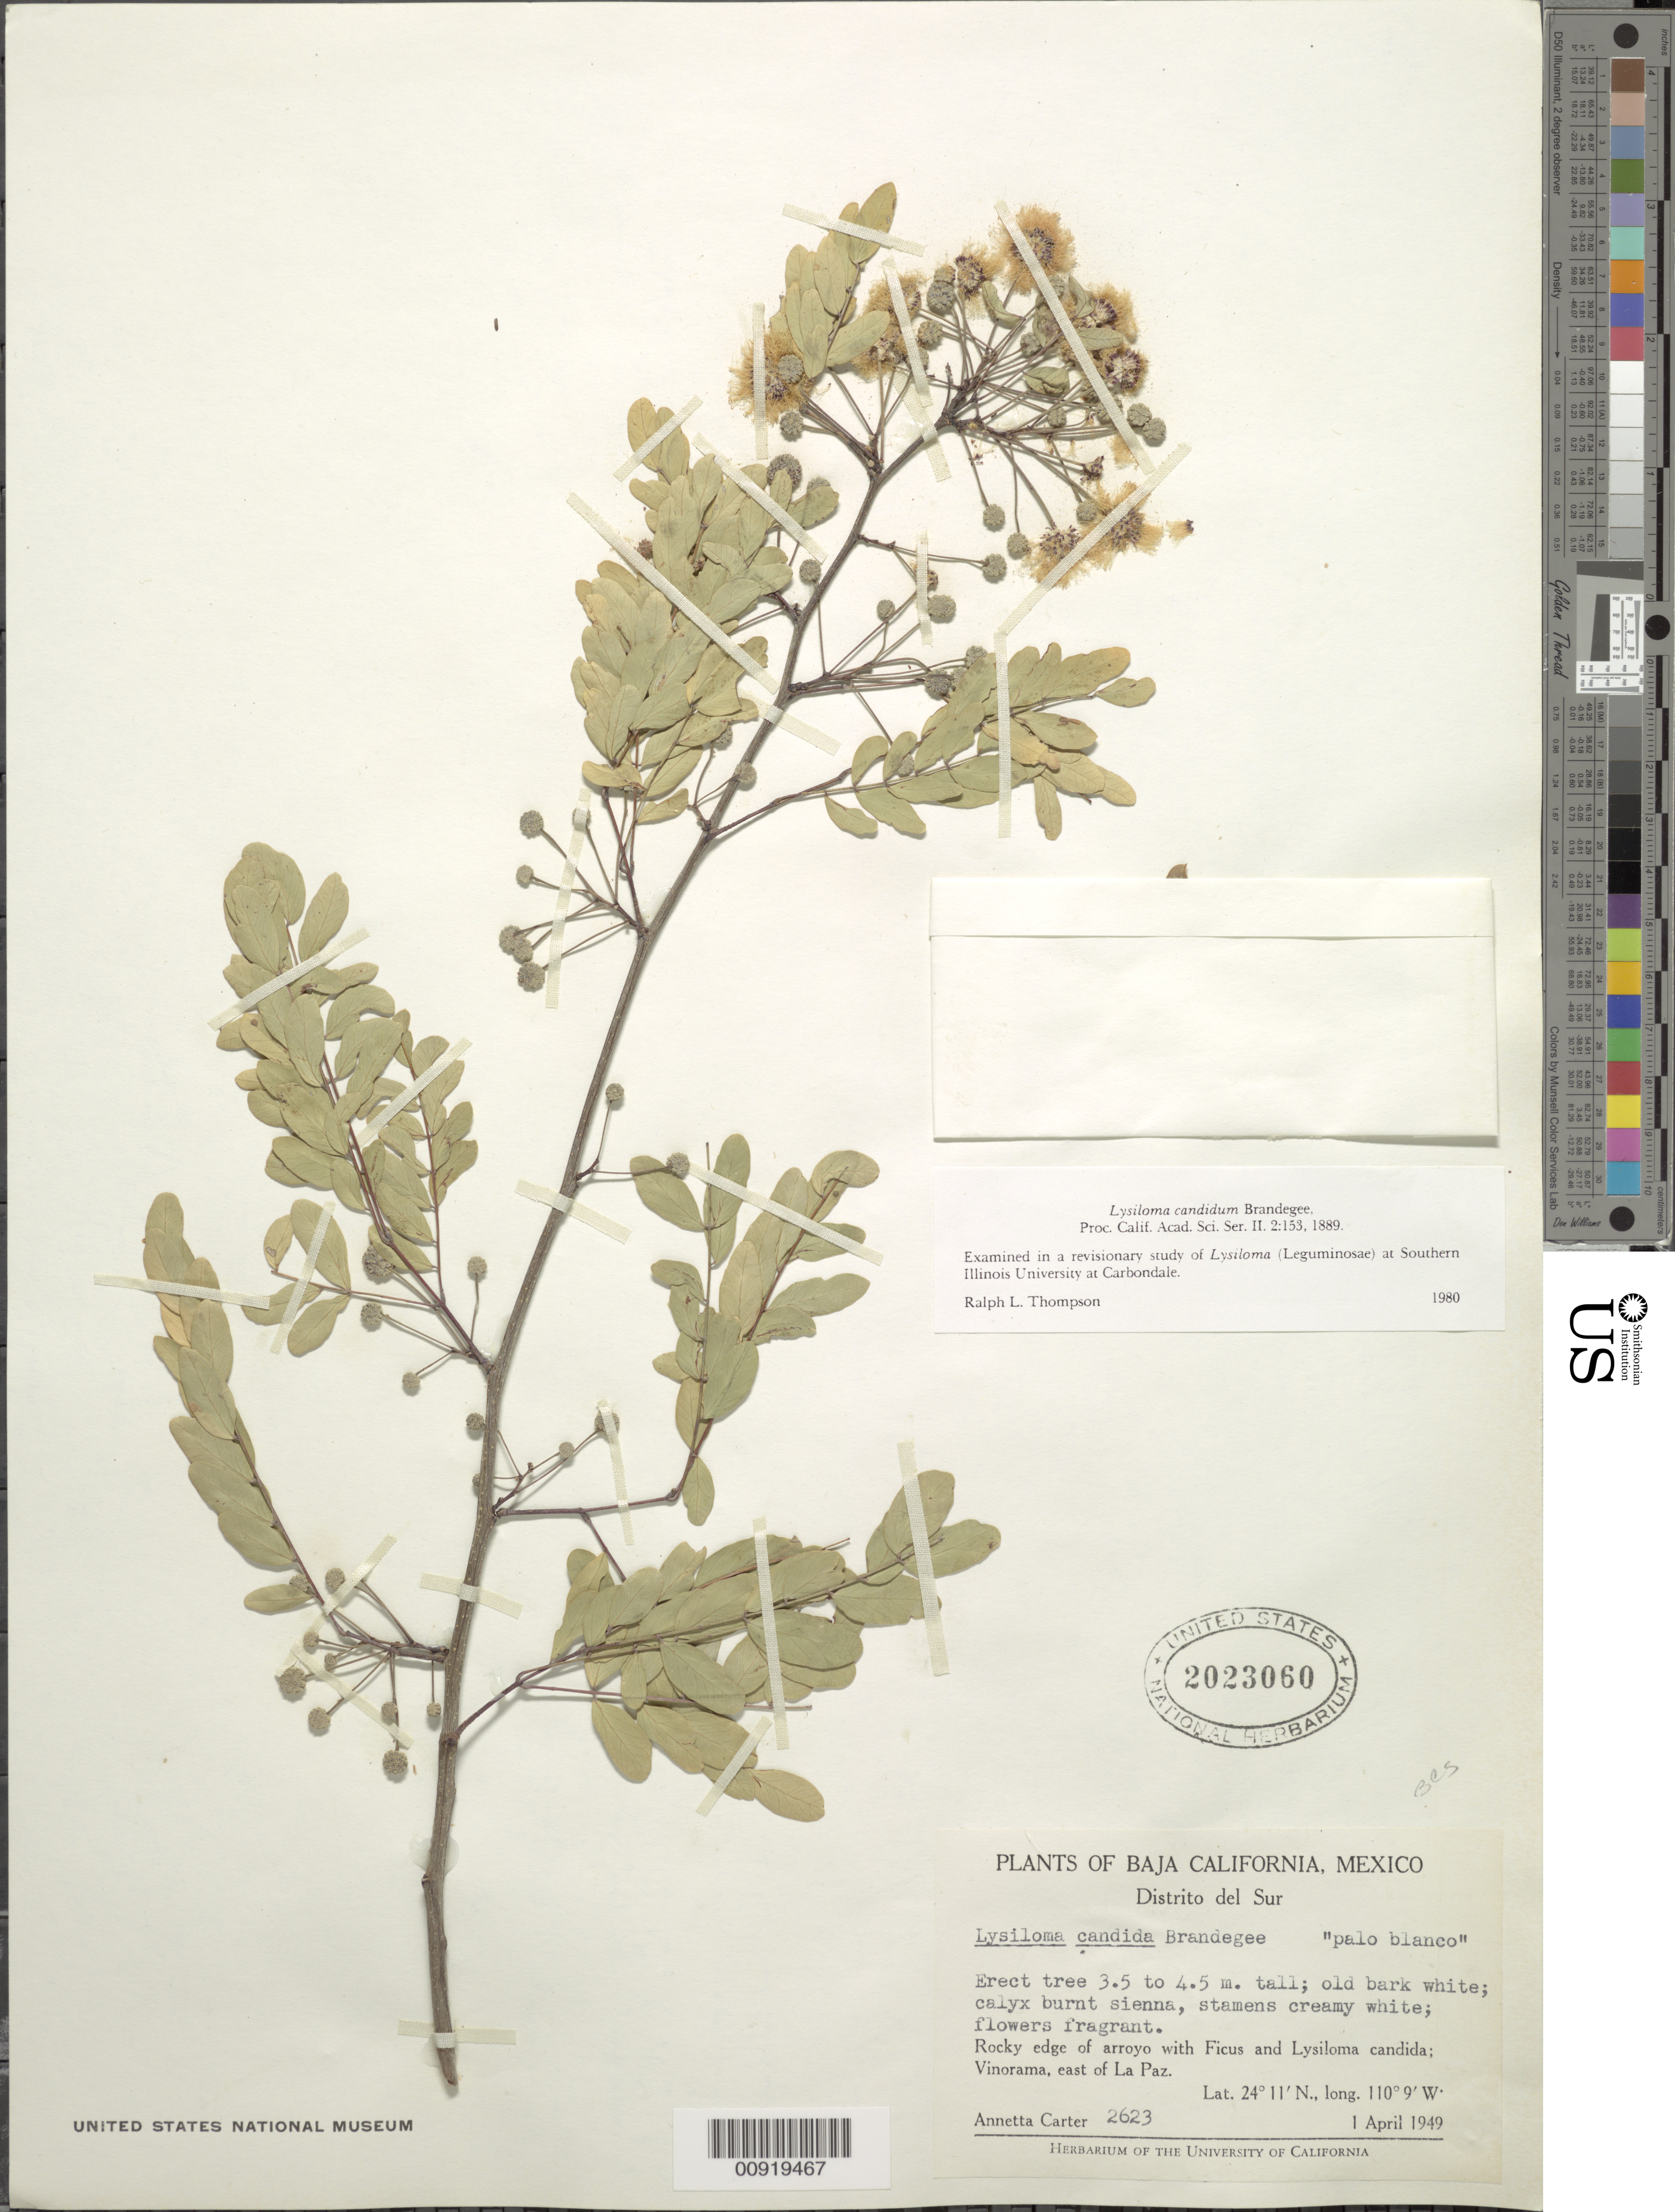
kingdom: Plantae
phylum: Tracheophyta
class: Magnoliopsida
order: Fabales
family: Fabaceae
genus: Lysiloma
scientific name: Lysiloma candidum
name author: Brandegee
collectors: A. M. Carter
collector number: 2623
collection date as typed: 01 Apr 1949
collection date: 1949-04-01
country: Mexico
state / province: Baja California Sur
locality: Vinorama, east of La Paz. Baja California Distrito del Sur.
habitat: Rocky edge of arroyo with Ficus and Lysiloma candida.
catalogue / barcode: US 2023060